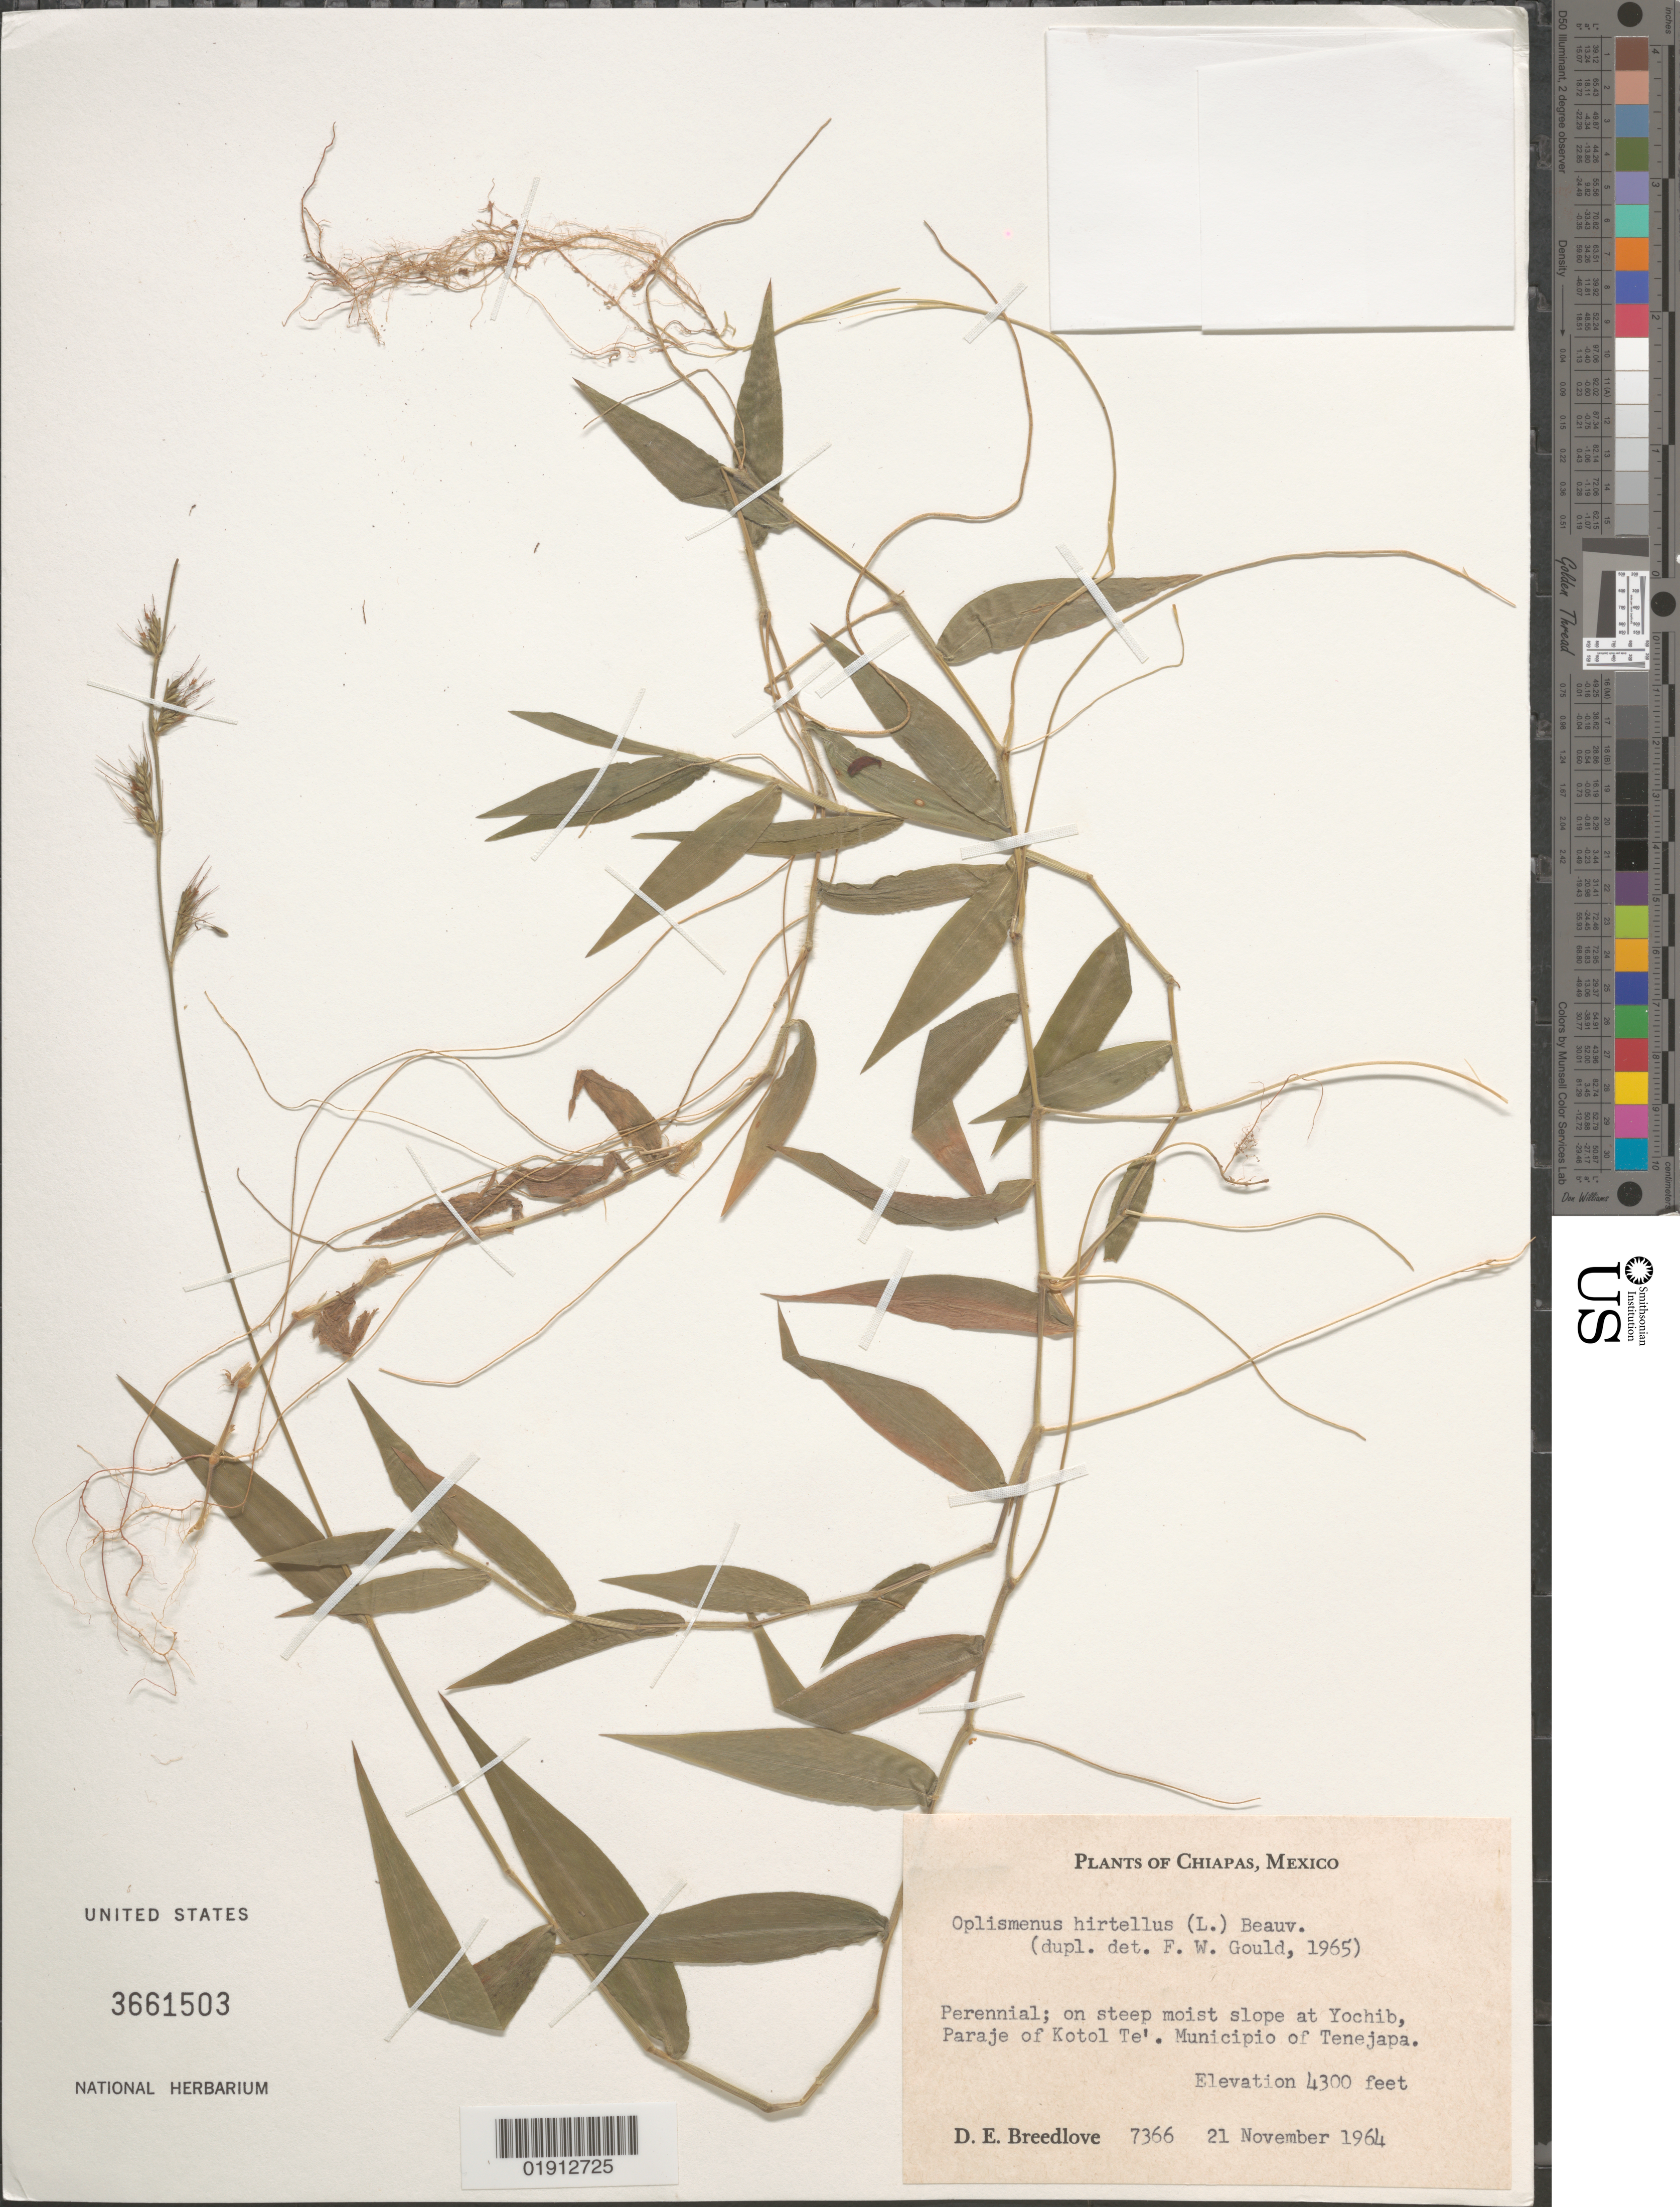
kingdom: Plantae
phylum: Tracheophyta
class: Liliopsida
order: Poales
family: Poaceae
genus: Oplismenus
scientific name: Oplismenus hirtellus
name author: (L.) P. Beauv.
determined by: Gould, F. W.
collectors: D. E. Breedlove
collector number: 7366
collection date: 1964-11-21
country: Mexico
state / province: Chiapas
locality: On steep moist slope at Yochib. Paraje of Kotol Te'. Municipio of Tenejapa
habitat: On steep moist slope.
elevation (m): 1311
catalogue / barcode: US 3661503